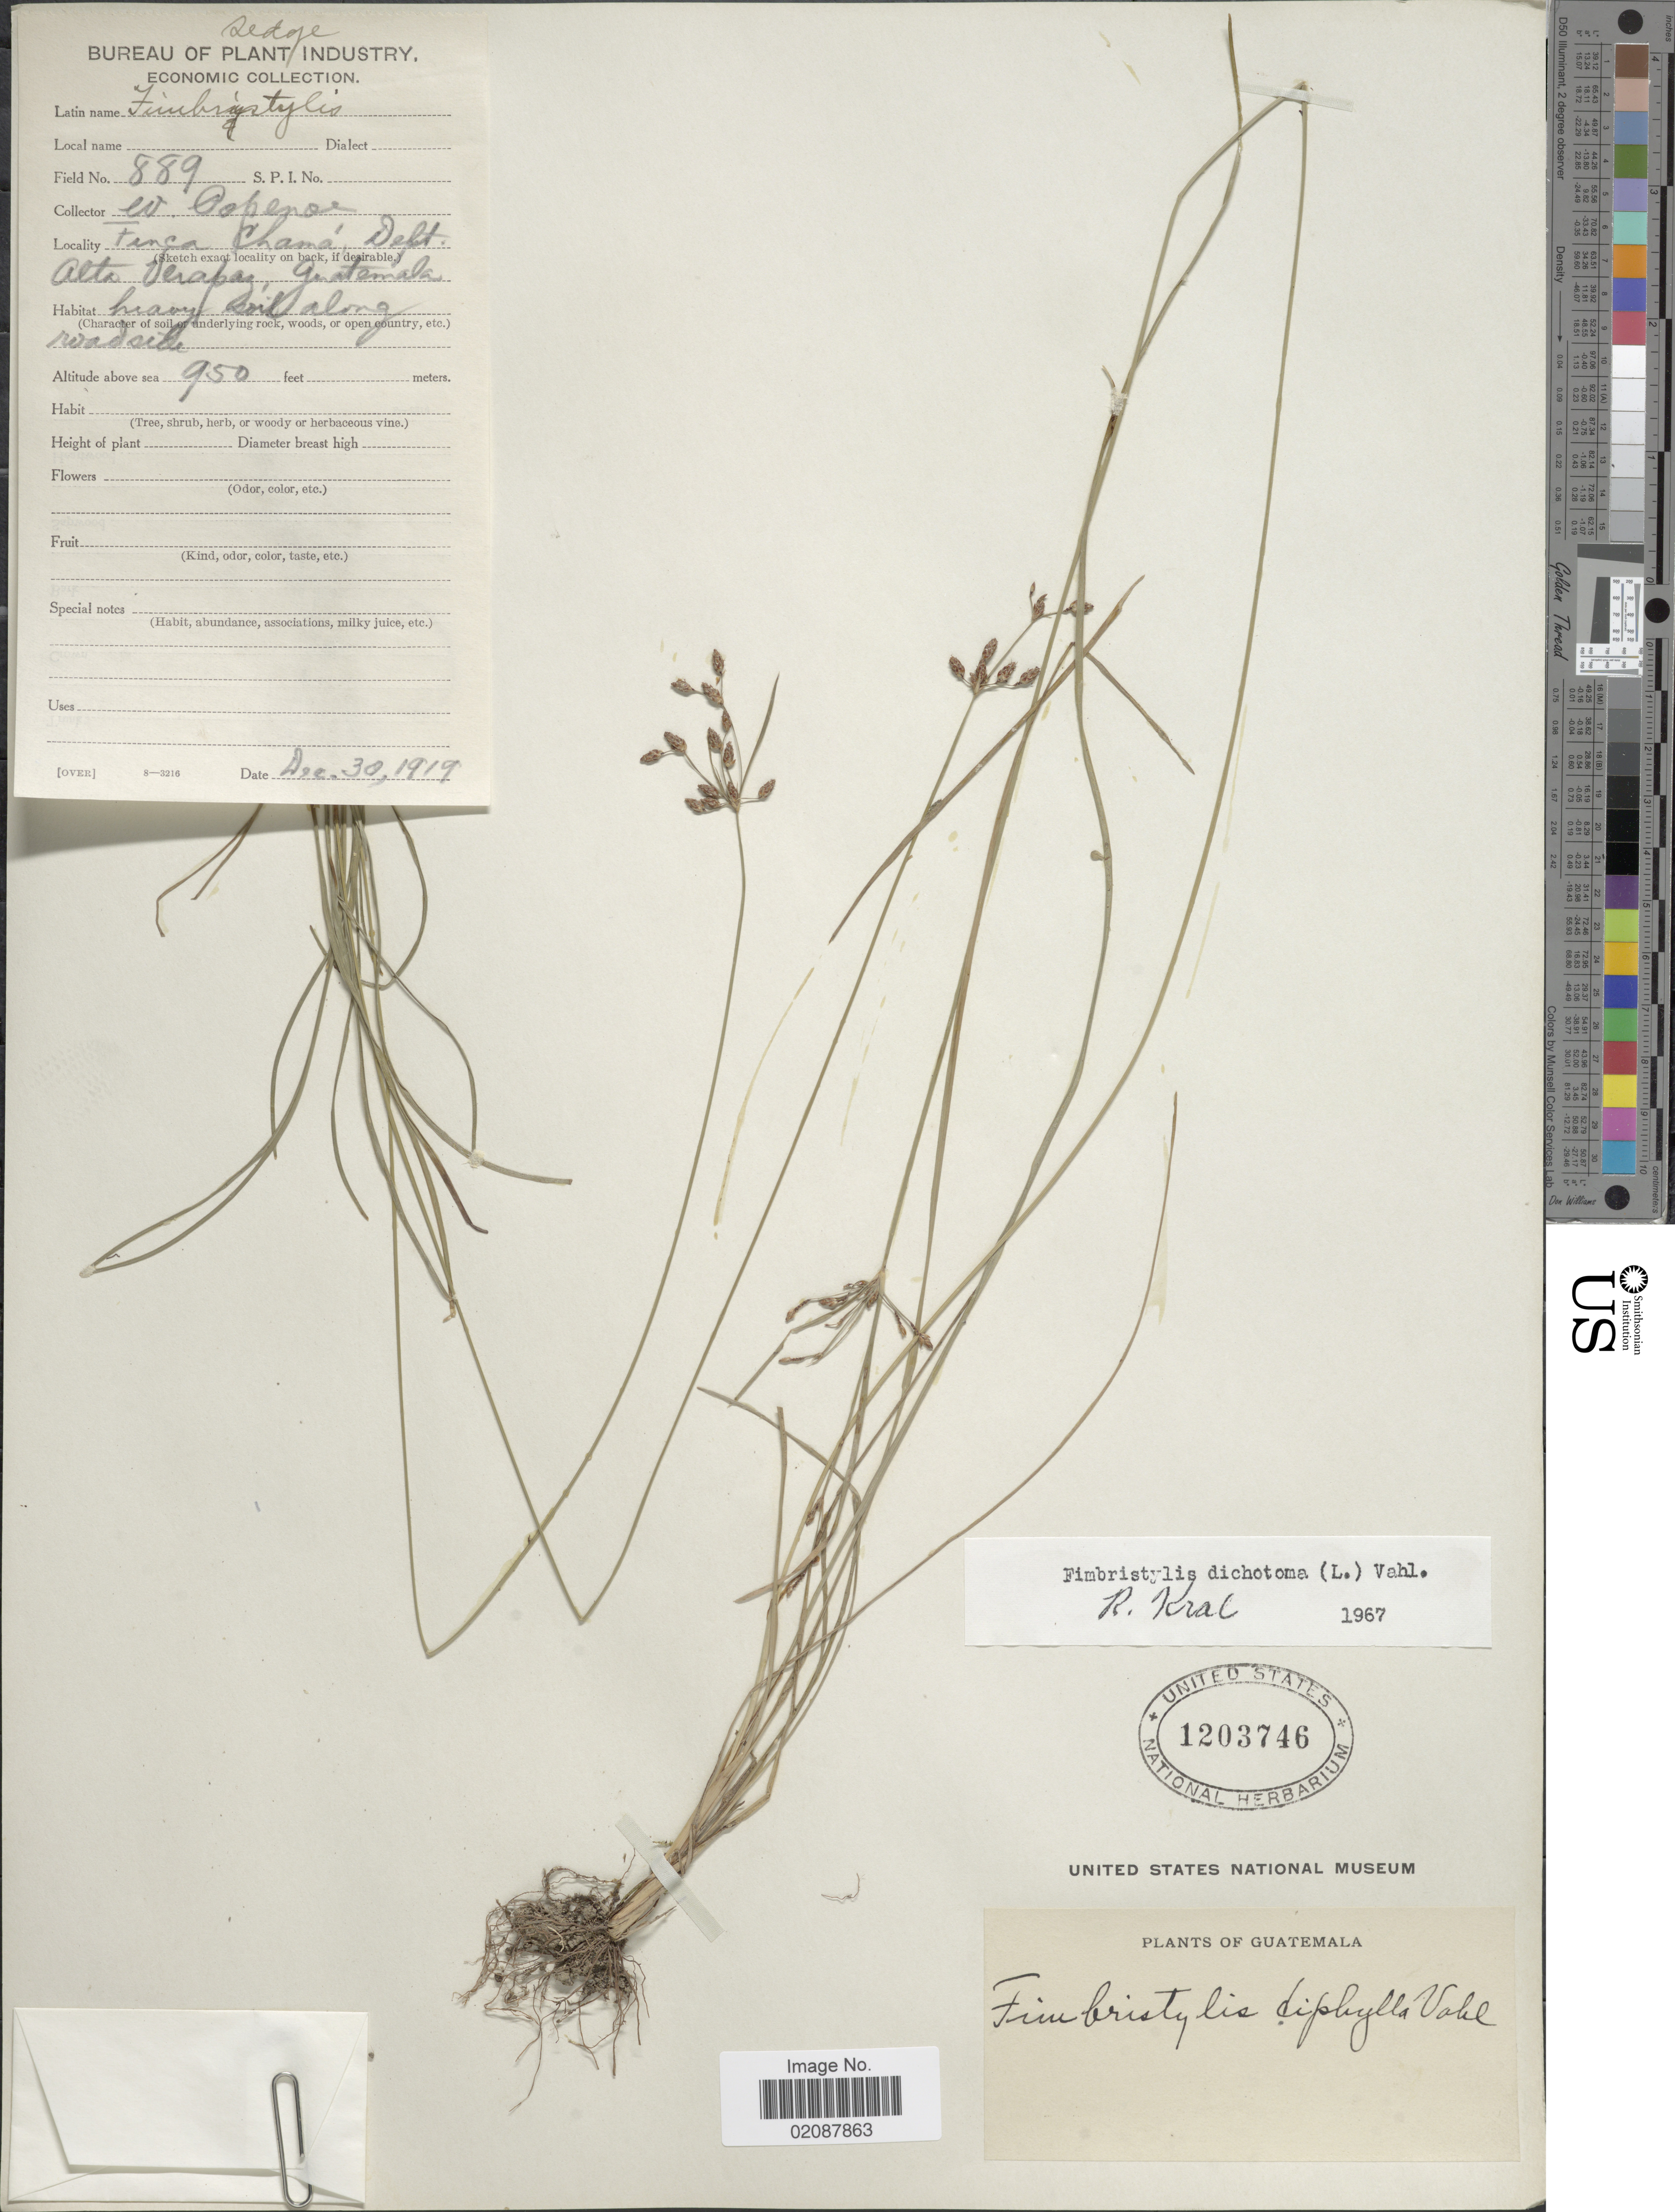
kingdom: Plantae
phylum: Tracheophyta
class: Liliopsida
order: Poales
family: Cyperaceae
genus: Fimbristylis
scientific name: Fimbristylis dichotoma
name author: (L.) Vahl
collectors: W. Popenoe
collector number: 889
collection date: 1919-12-30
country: Guatemala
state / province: Alta Verapaz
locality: Finca Chama, Dept. Alta Verapaz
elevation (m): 290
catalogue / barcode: US 1203746